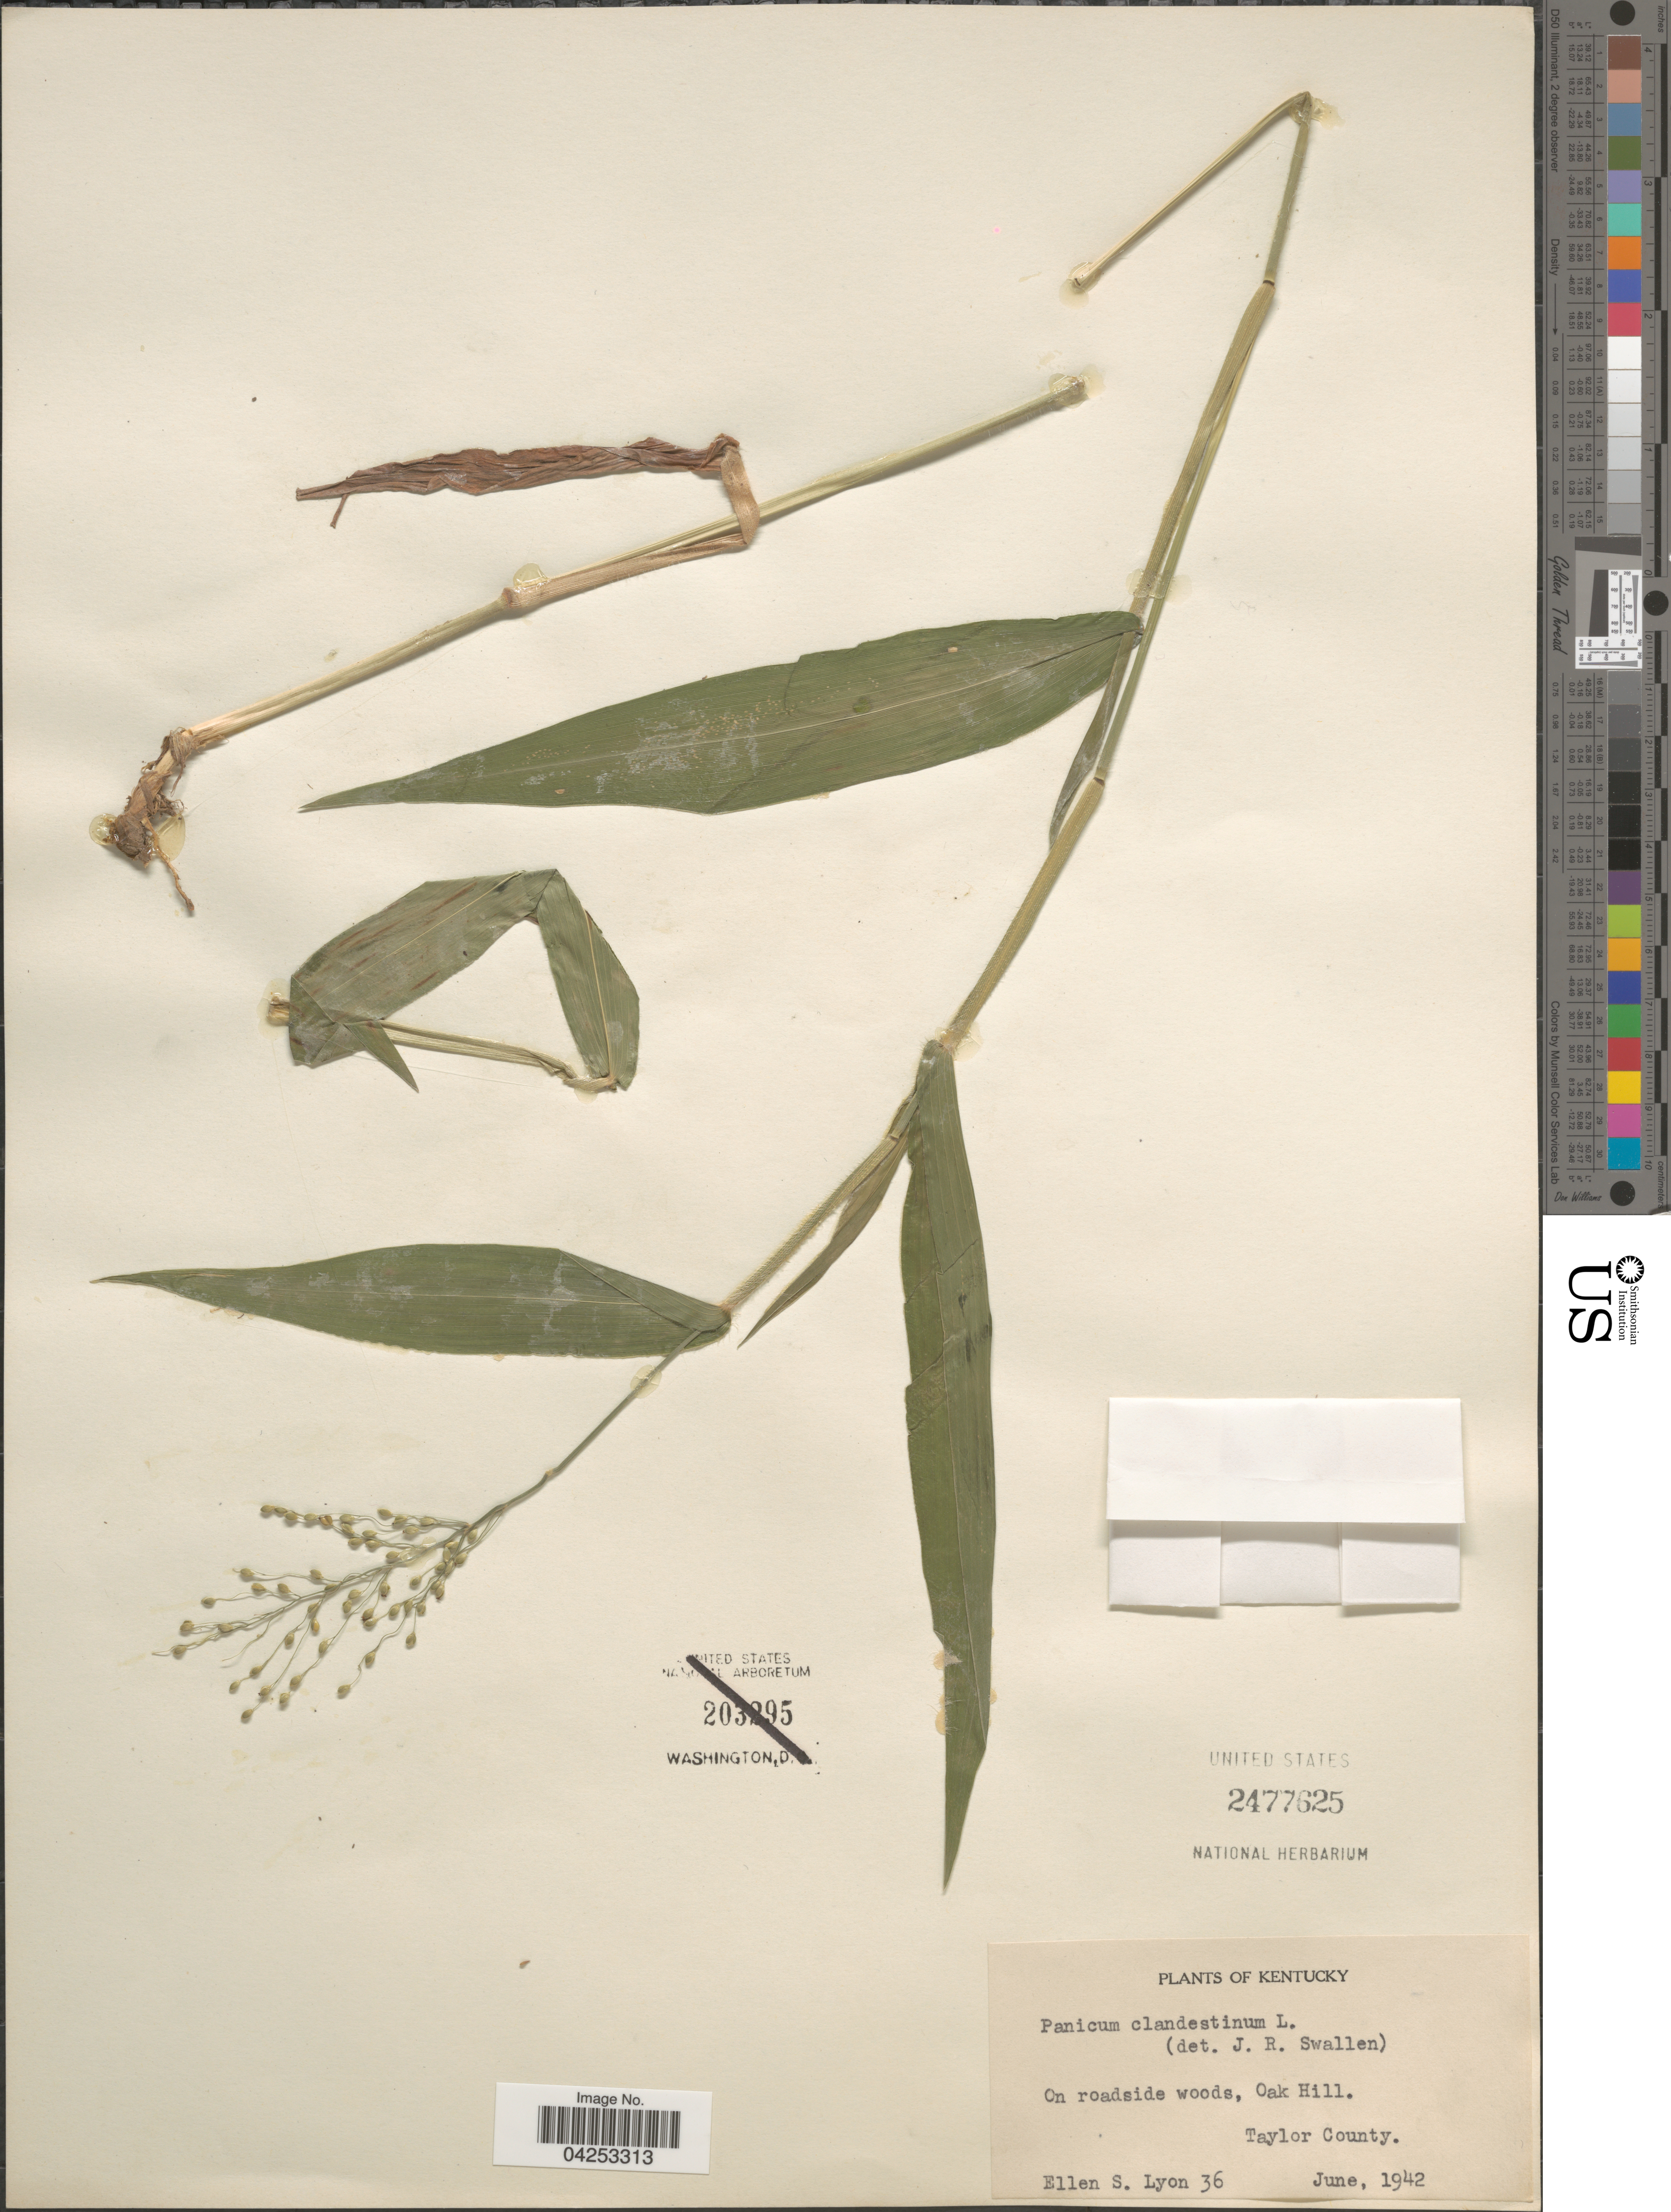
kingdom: Plantae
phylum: Tracheophyta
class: Liliopsida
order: Poales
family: Poaceae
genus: Dichanthelium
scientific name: Dichanthelium clandestinum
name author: (L.) Gould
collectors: E. Lyon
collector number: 36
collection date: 1942-06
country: United States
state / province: Kentucky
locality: On roadside woods, Oak Hill. Taylor County.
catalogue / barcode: US 2477625